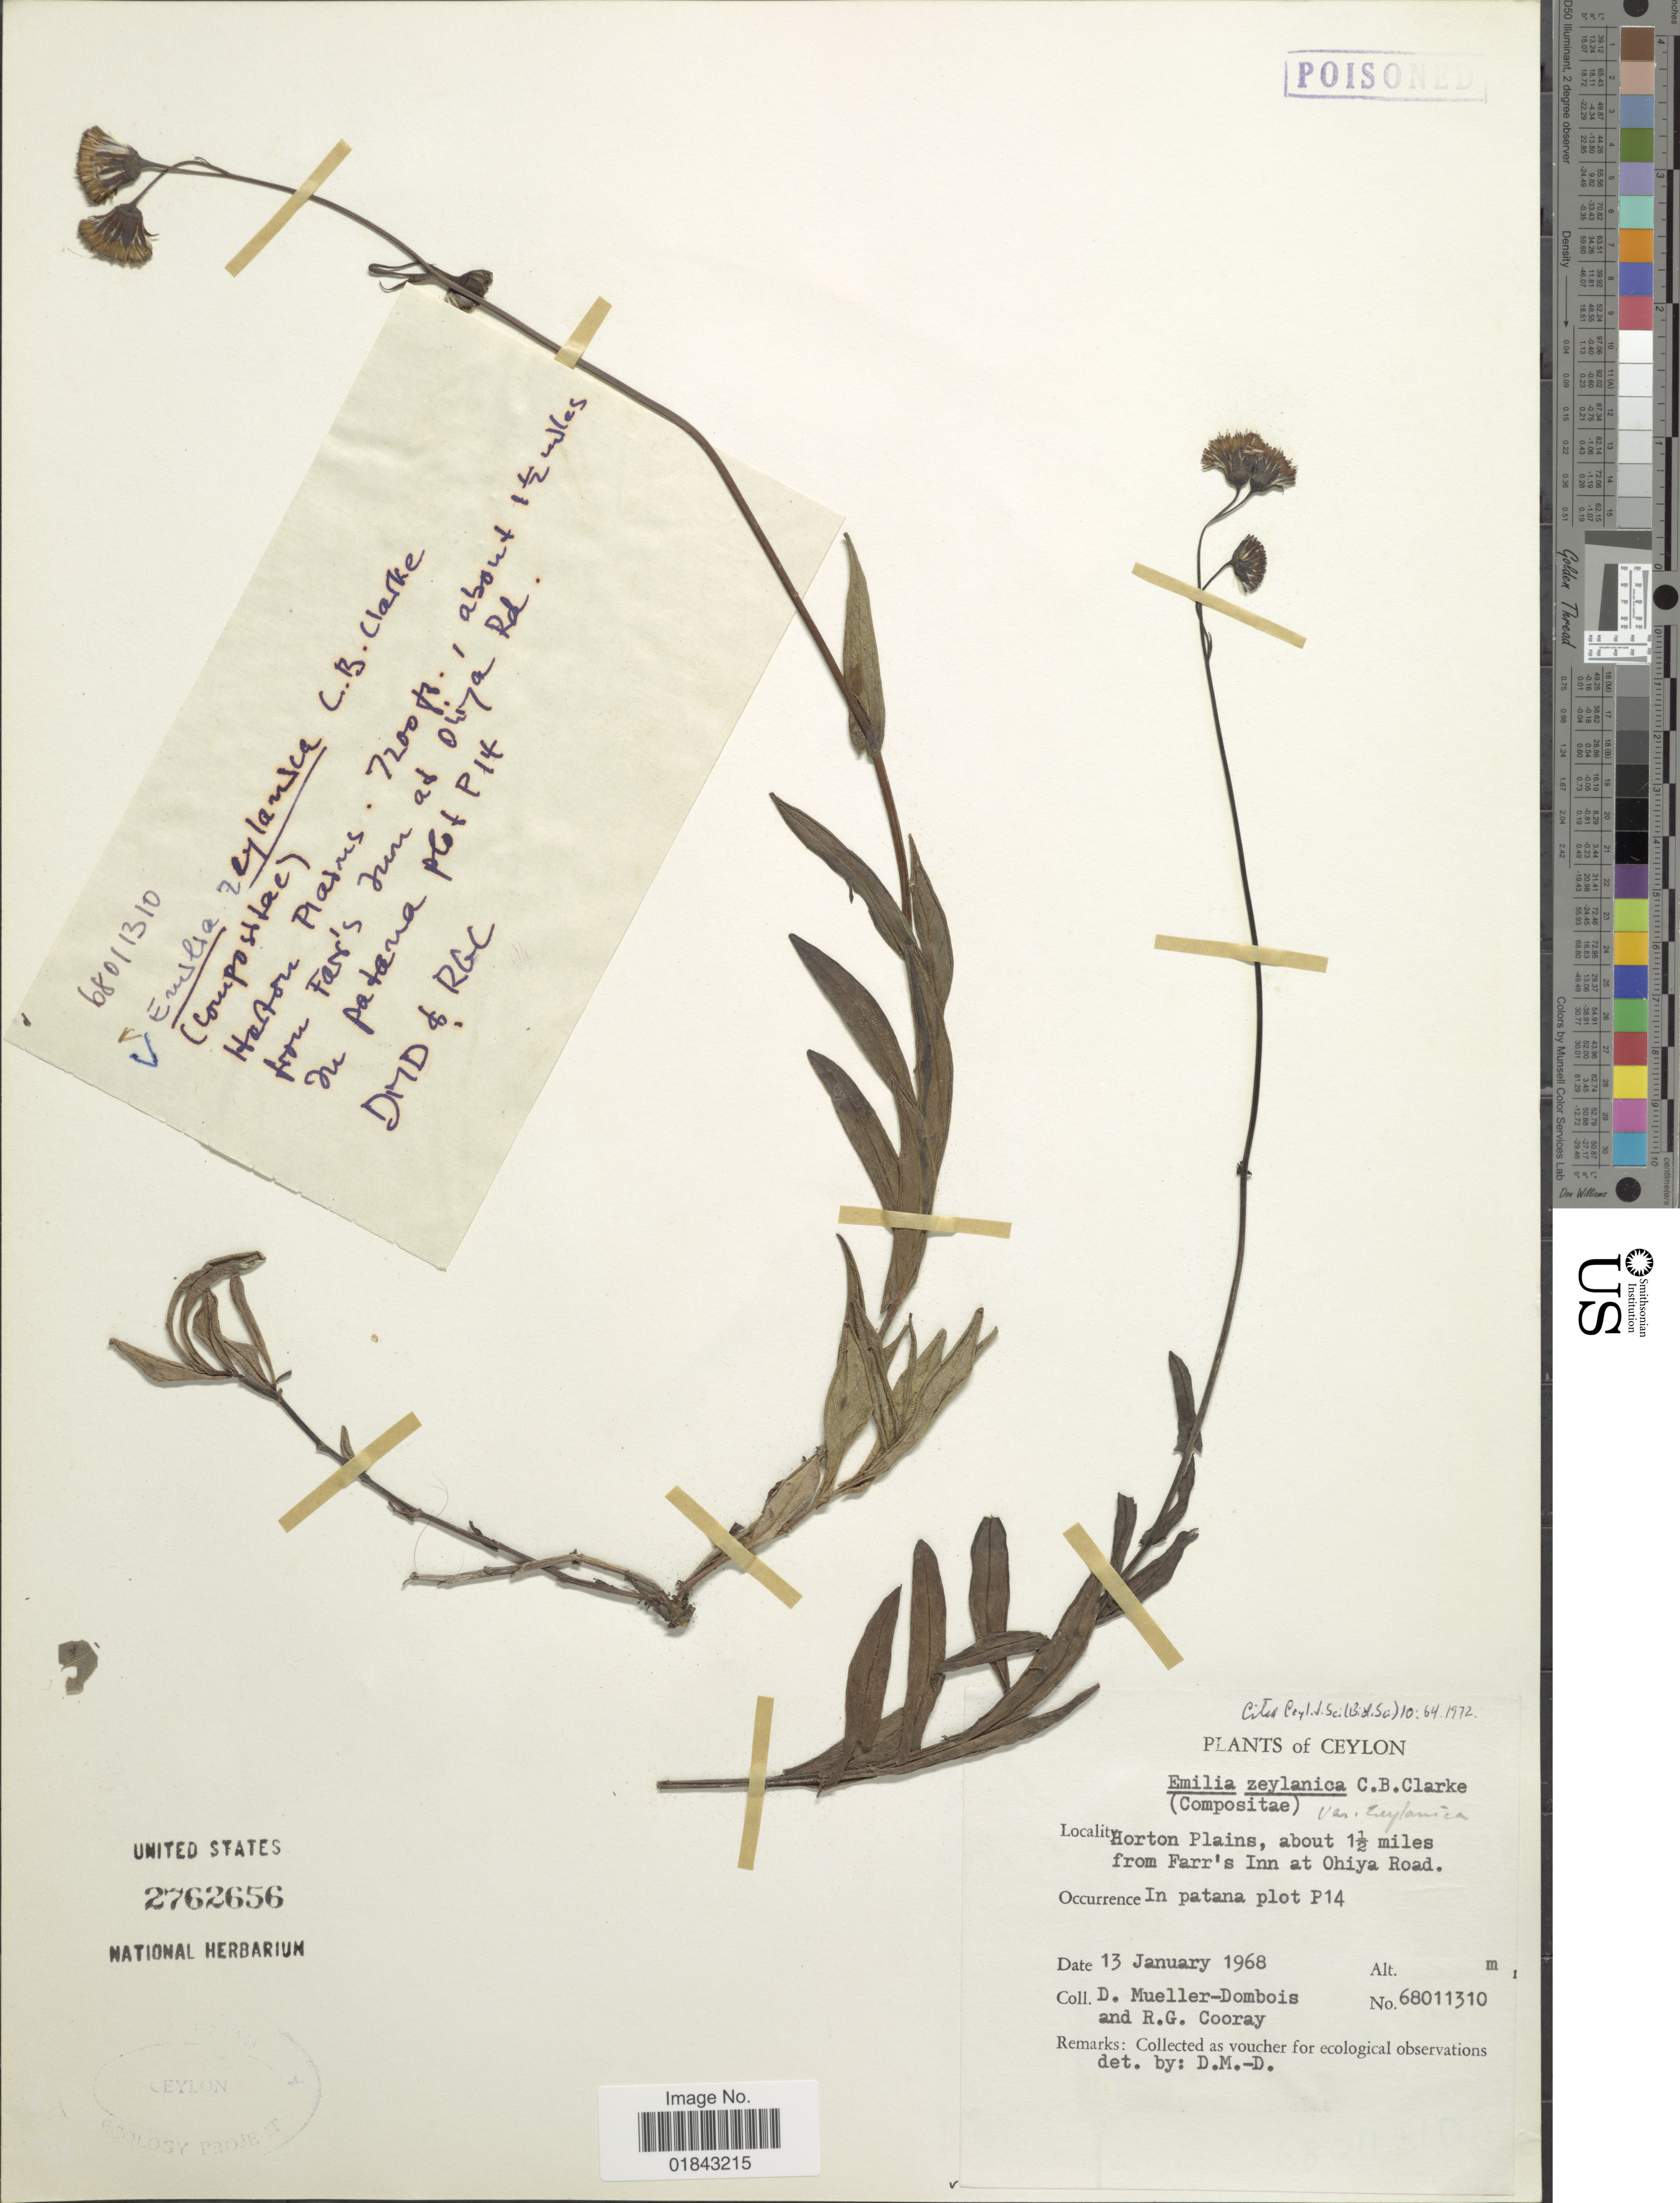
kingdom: Plantae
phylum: Tracheophyta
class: Magnoliopsida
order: Asterales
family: Asteraceae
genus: Emilia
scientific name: Emilia zeylanica var. zeylanica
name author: C.B. Clarke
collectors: D. Mueller-Dombois & R. Cooray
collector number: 68011310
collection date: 1968-01-13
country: Sri Lanka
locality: Ceylon, Horton Plains, about 1½ miles from Farr's Inn at Ohiya Road, in patana plot P14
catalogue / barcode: US 2762656